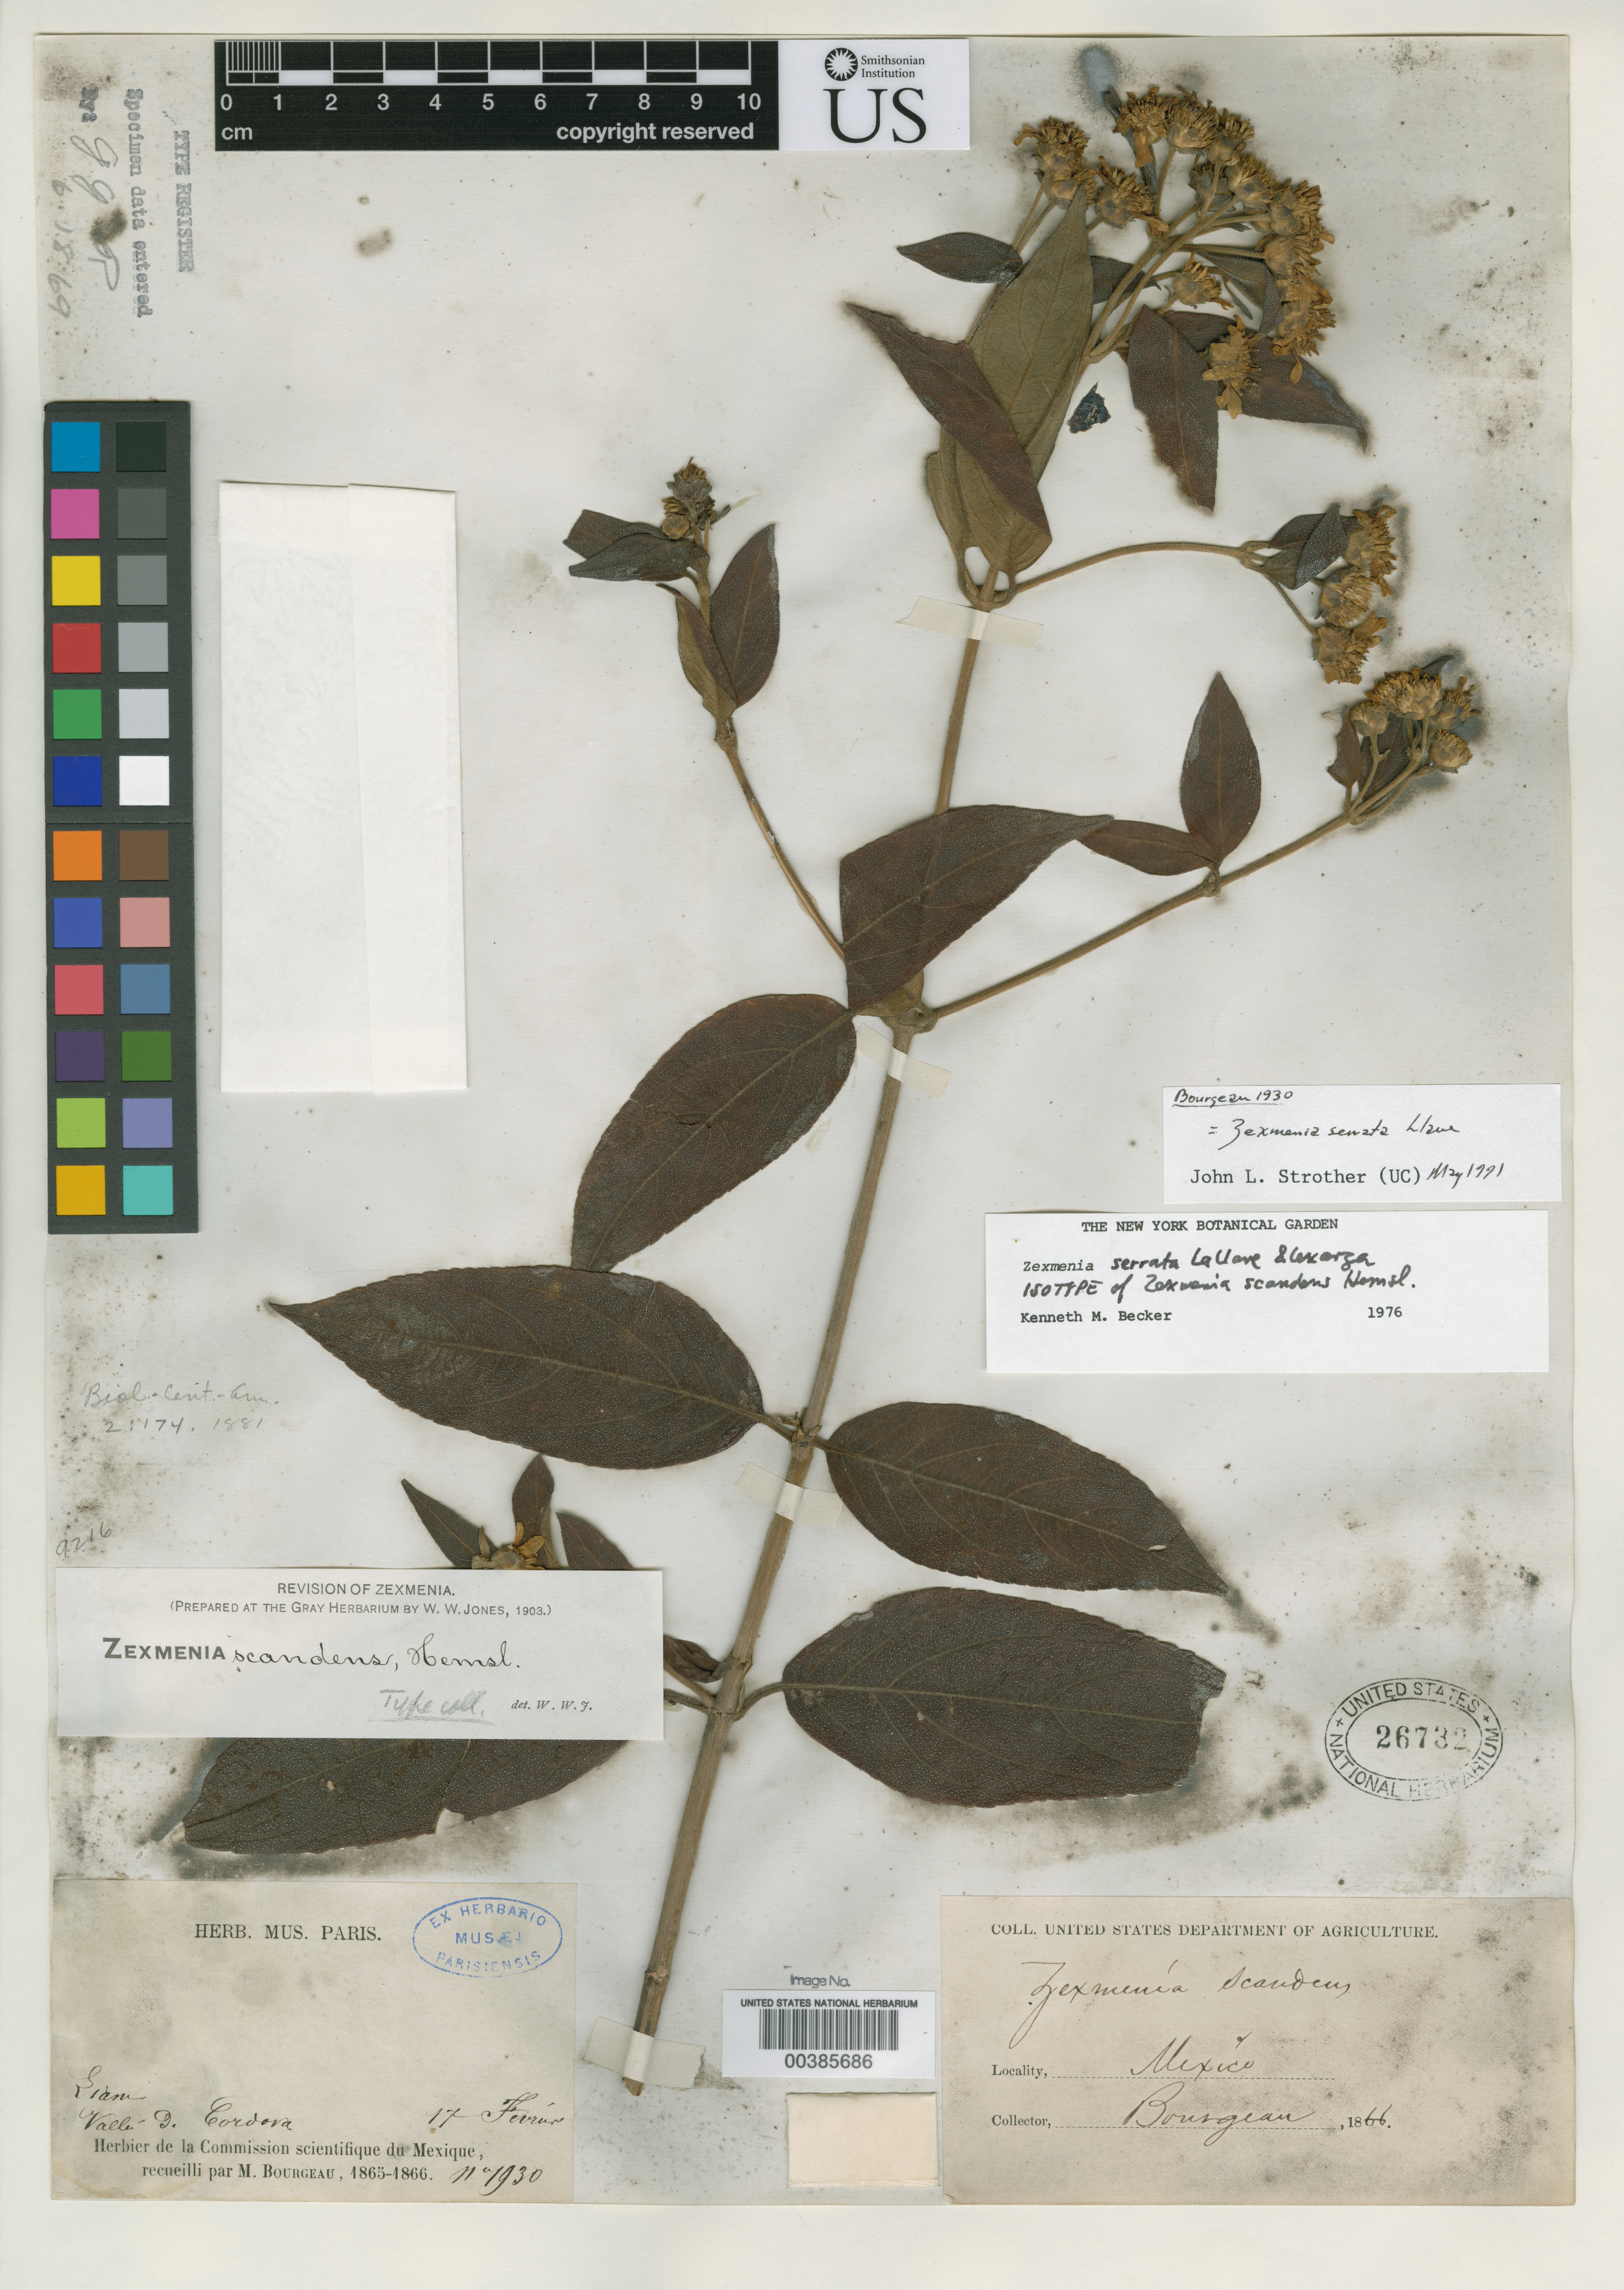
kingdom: Plantae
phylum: Tracheophyta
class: Magnoliopsida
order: Asterales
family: Asteraceae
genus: Zexmenia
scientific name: Zexmenia scandens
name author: Hemsl.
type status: Isotype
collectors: E. Bourgeau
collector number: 1930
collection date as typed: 17 Feb 1866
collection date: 1866-02-17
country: Mexico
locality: Valle de Cordova.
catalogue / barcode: US 26732